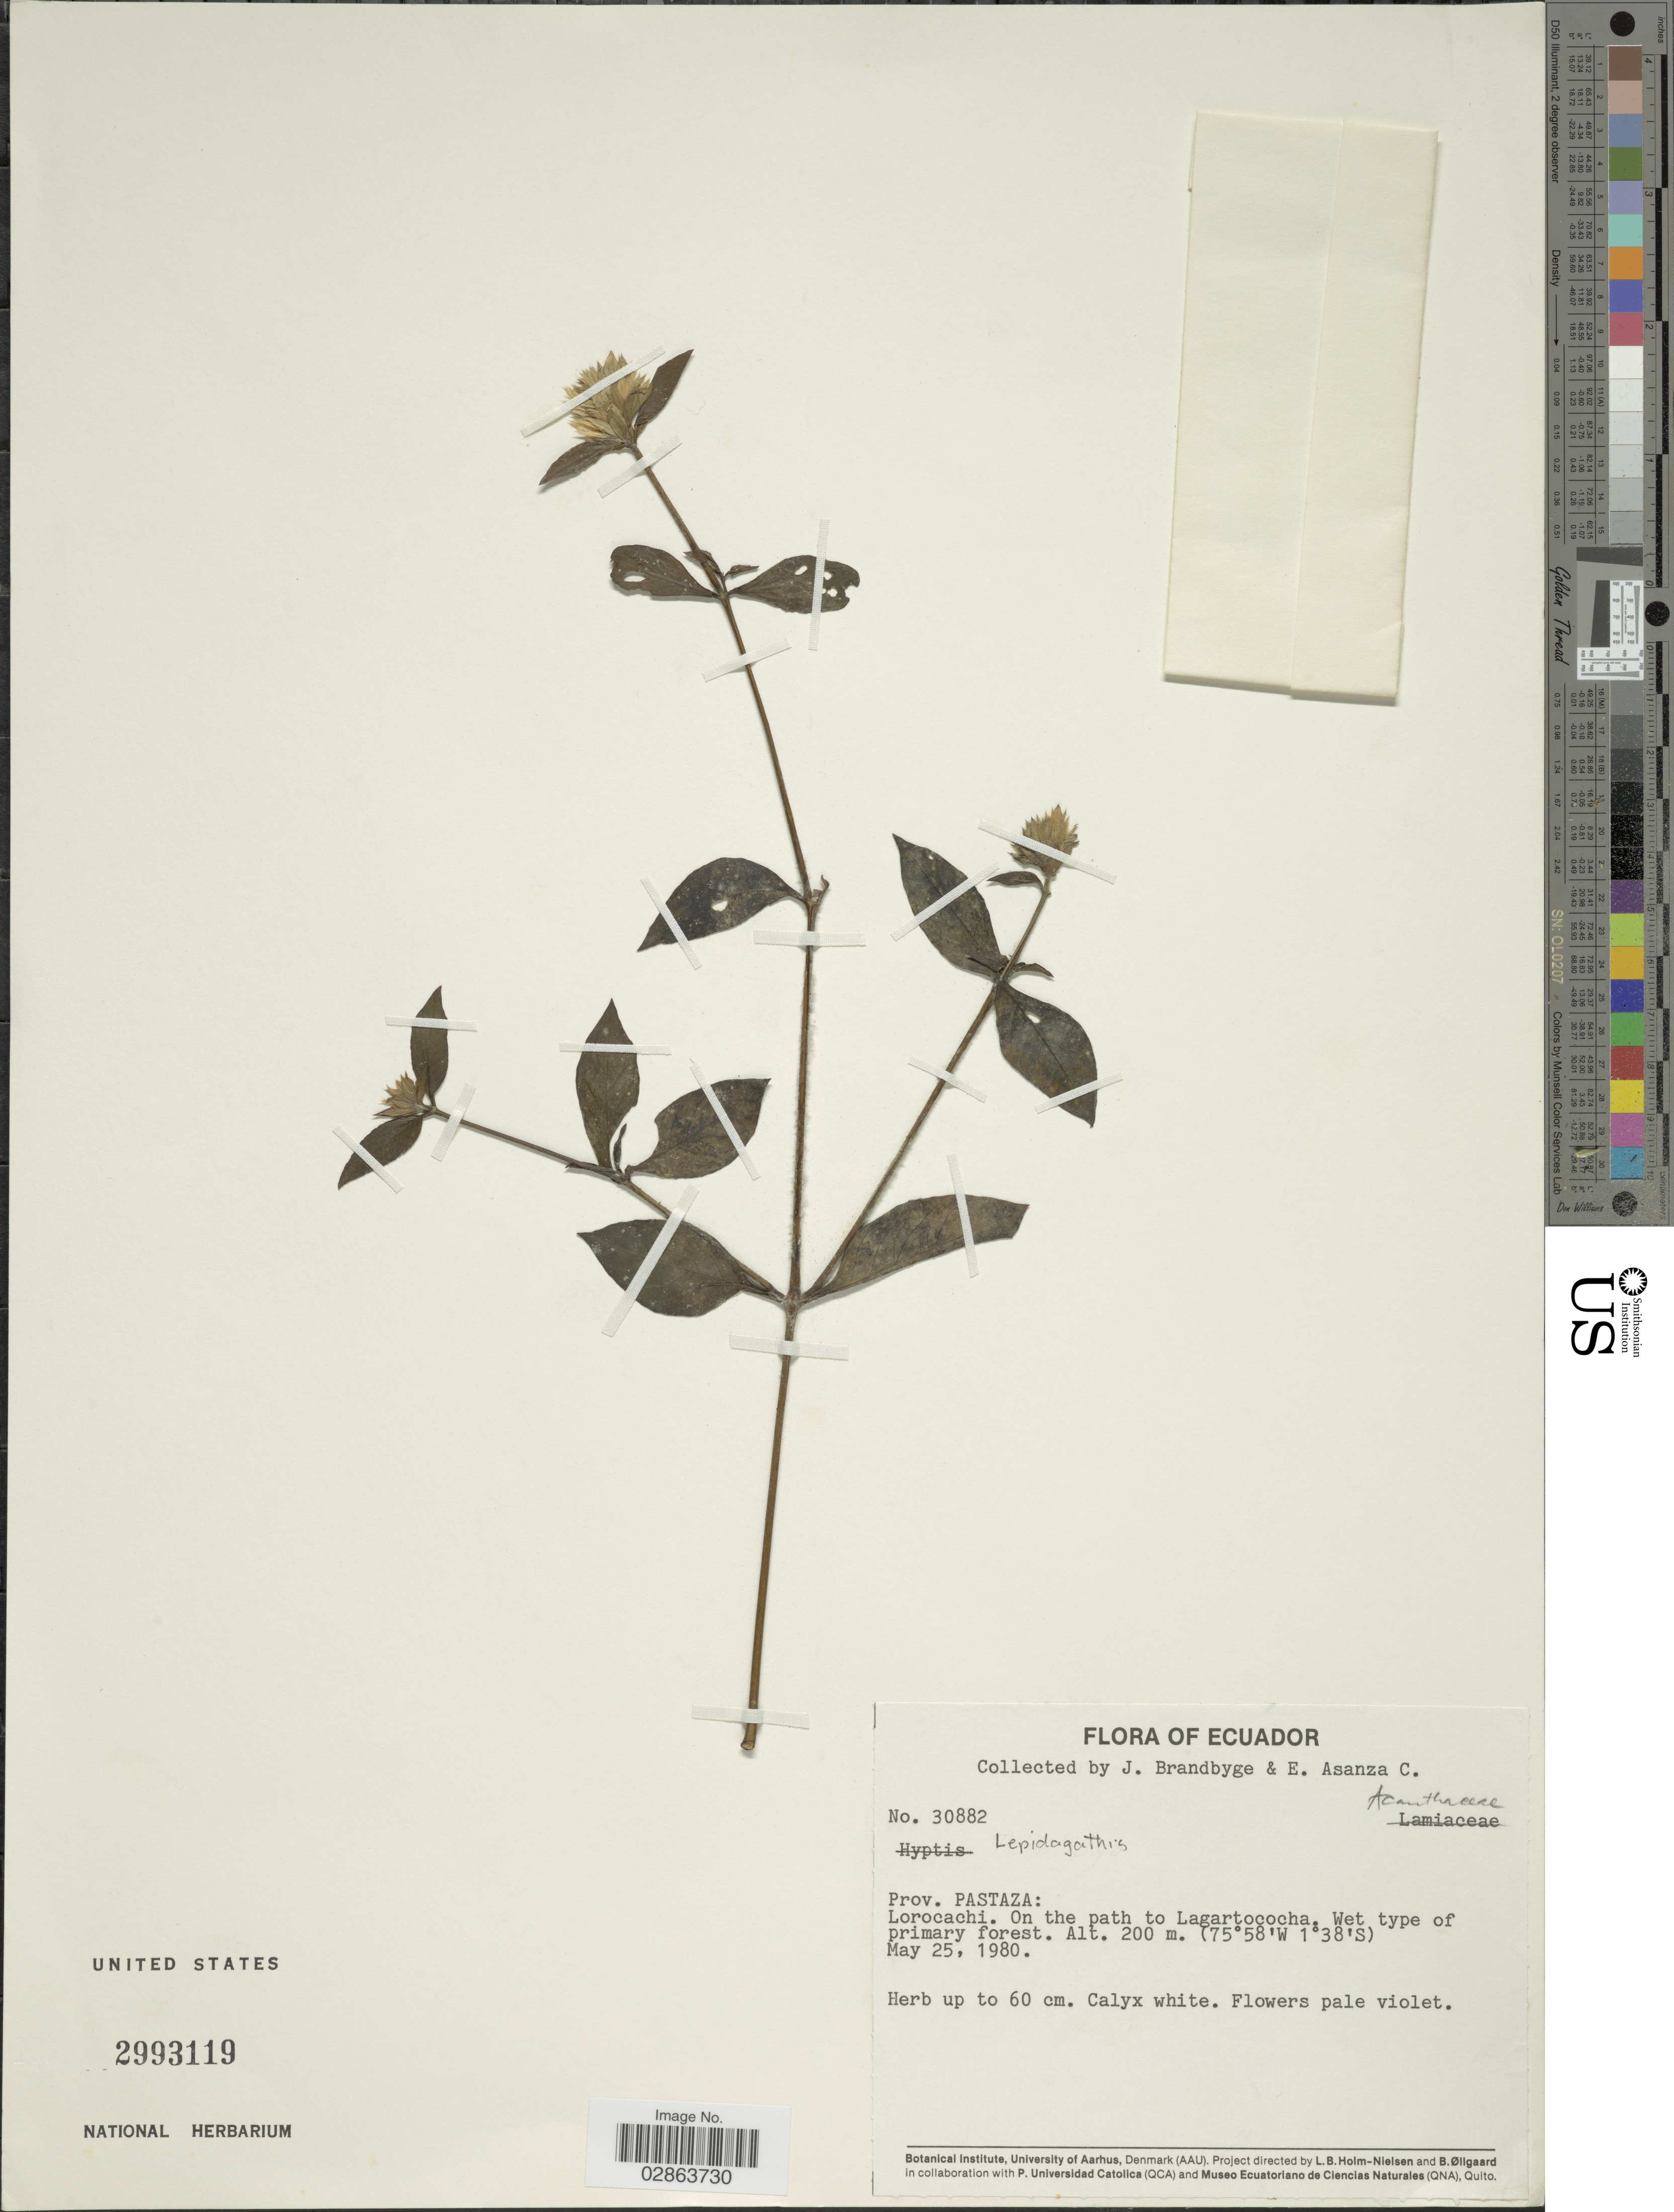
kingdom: Plantae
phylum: Tracheophyta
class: Magnoliopsida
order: Lamiales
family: Acanthaceae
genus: Lepidagathis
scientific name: Lepidagathis sp.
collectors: J. Brandbyge & E. Asanza C.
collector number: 30882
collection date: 1980-05-25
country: Ecuador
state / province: Pastaza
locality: Prov. Pastaza: Lorocachi. On the path to Lagartococha.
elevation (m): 200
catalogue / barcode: US 2993119